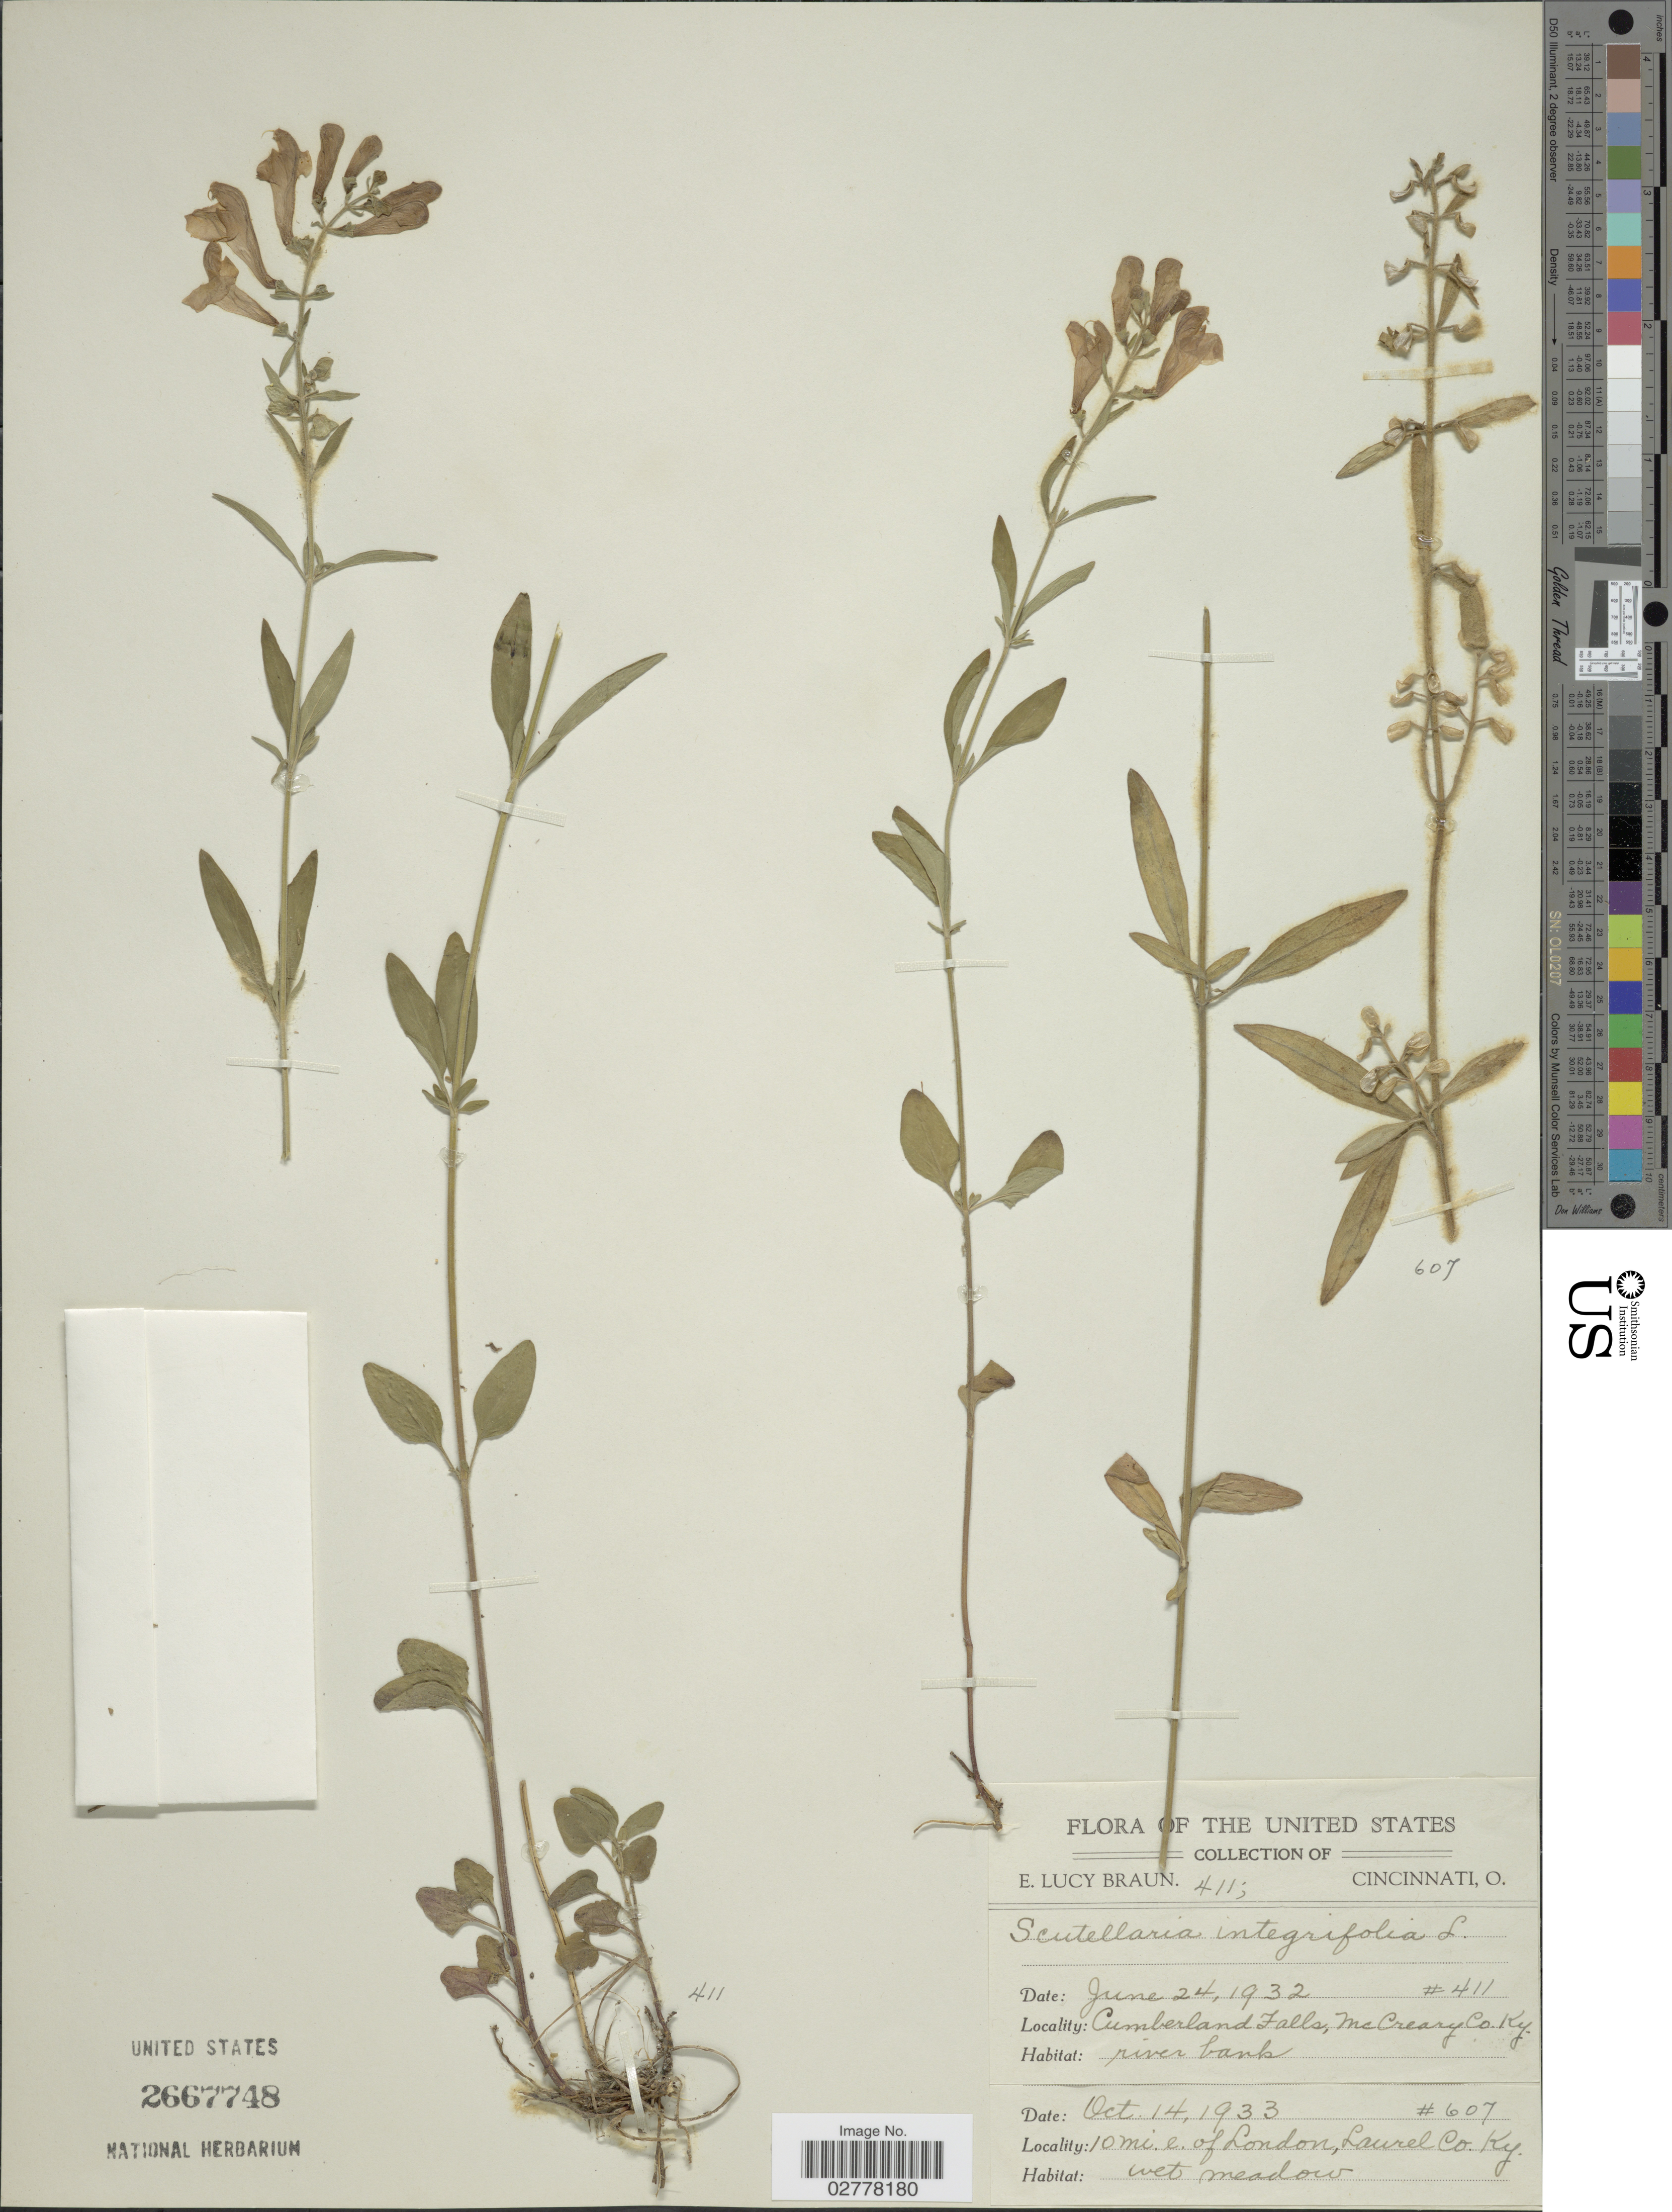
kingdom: Plantae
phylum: Tracheophyta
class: Magnoliopsida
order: Lamiales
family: Lamiaceae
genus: Scutellaria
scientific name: Scutellaria integrifolia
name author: L.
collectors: E. L. Braun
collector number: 411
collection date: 1932-06-24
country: United States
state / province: Kentucky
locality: Cumberland Falls, McCreary Co.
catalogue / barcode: US 2667748